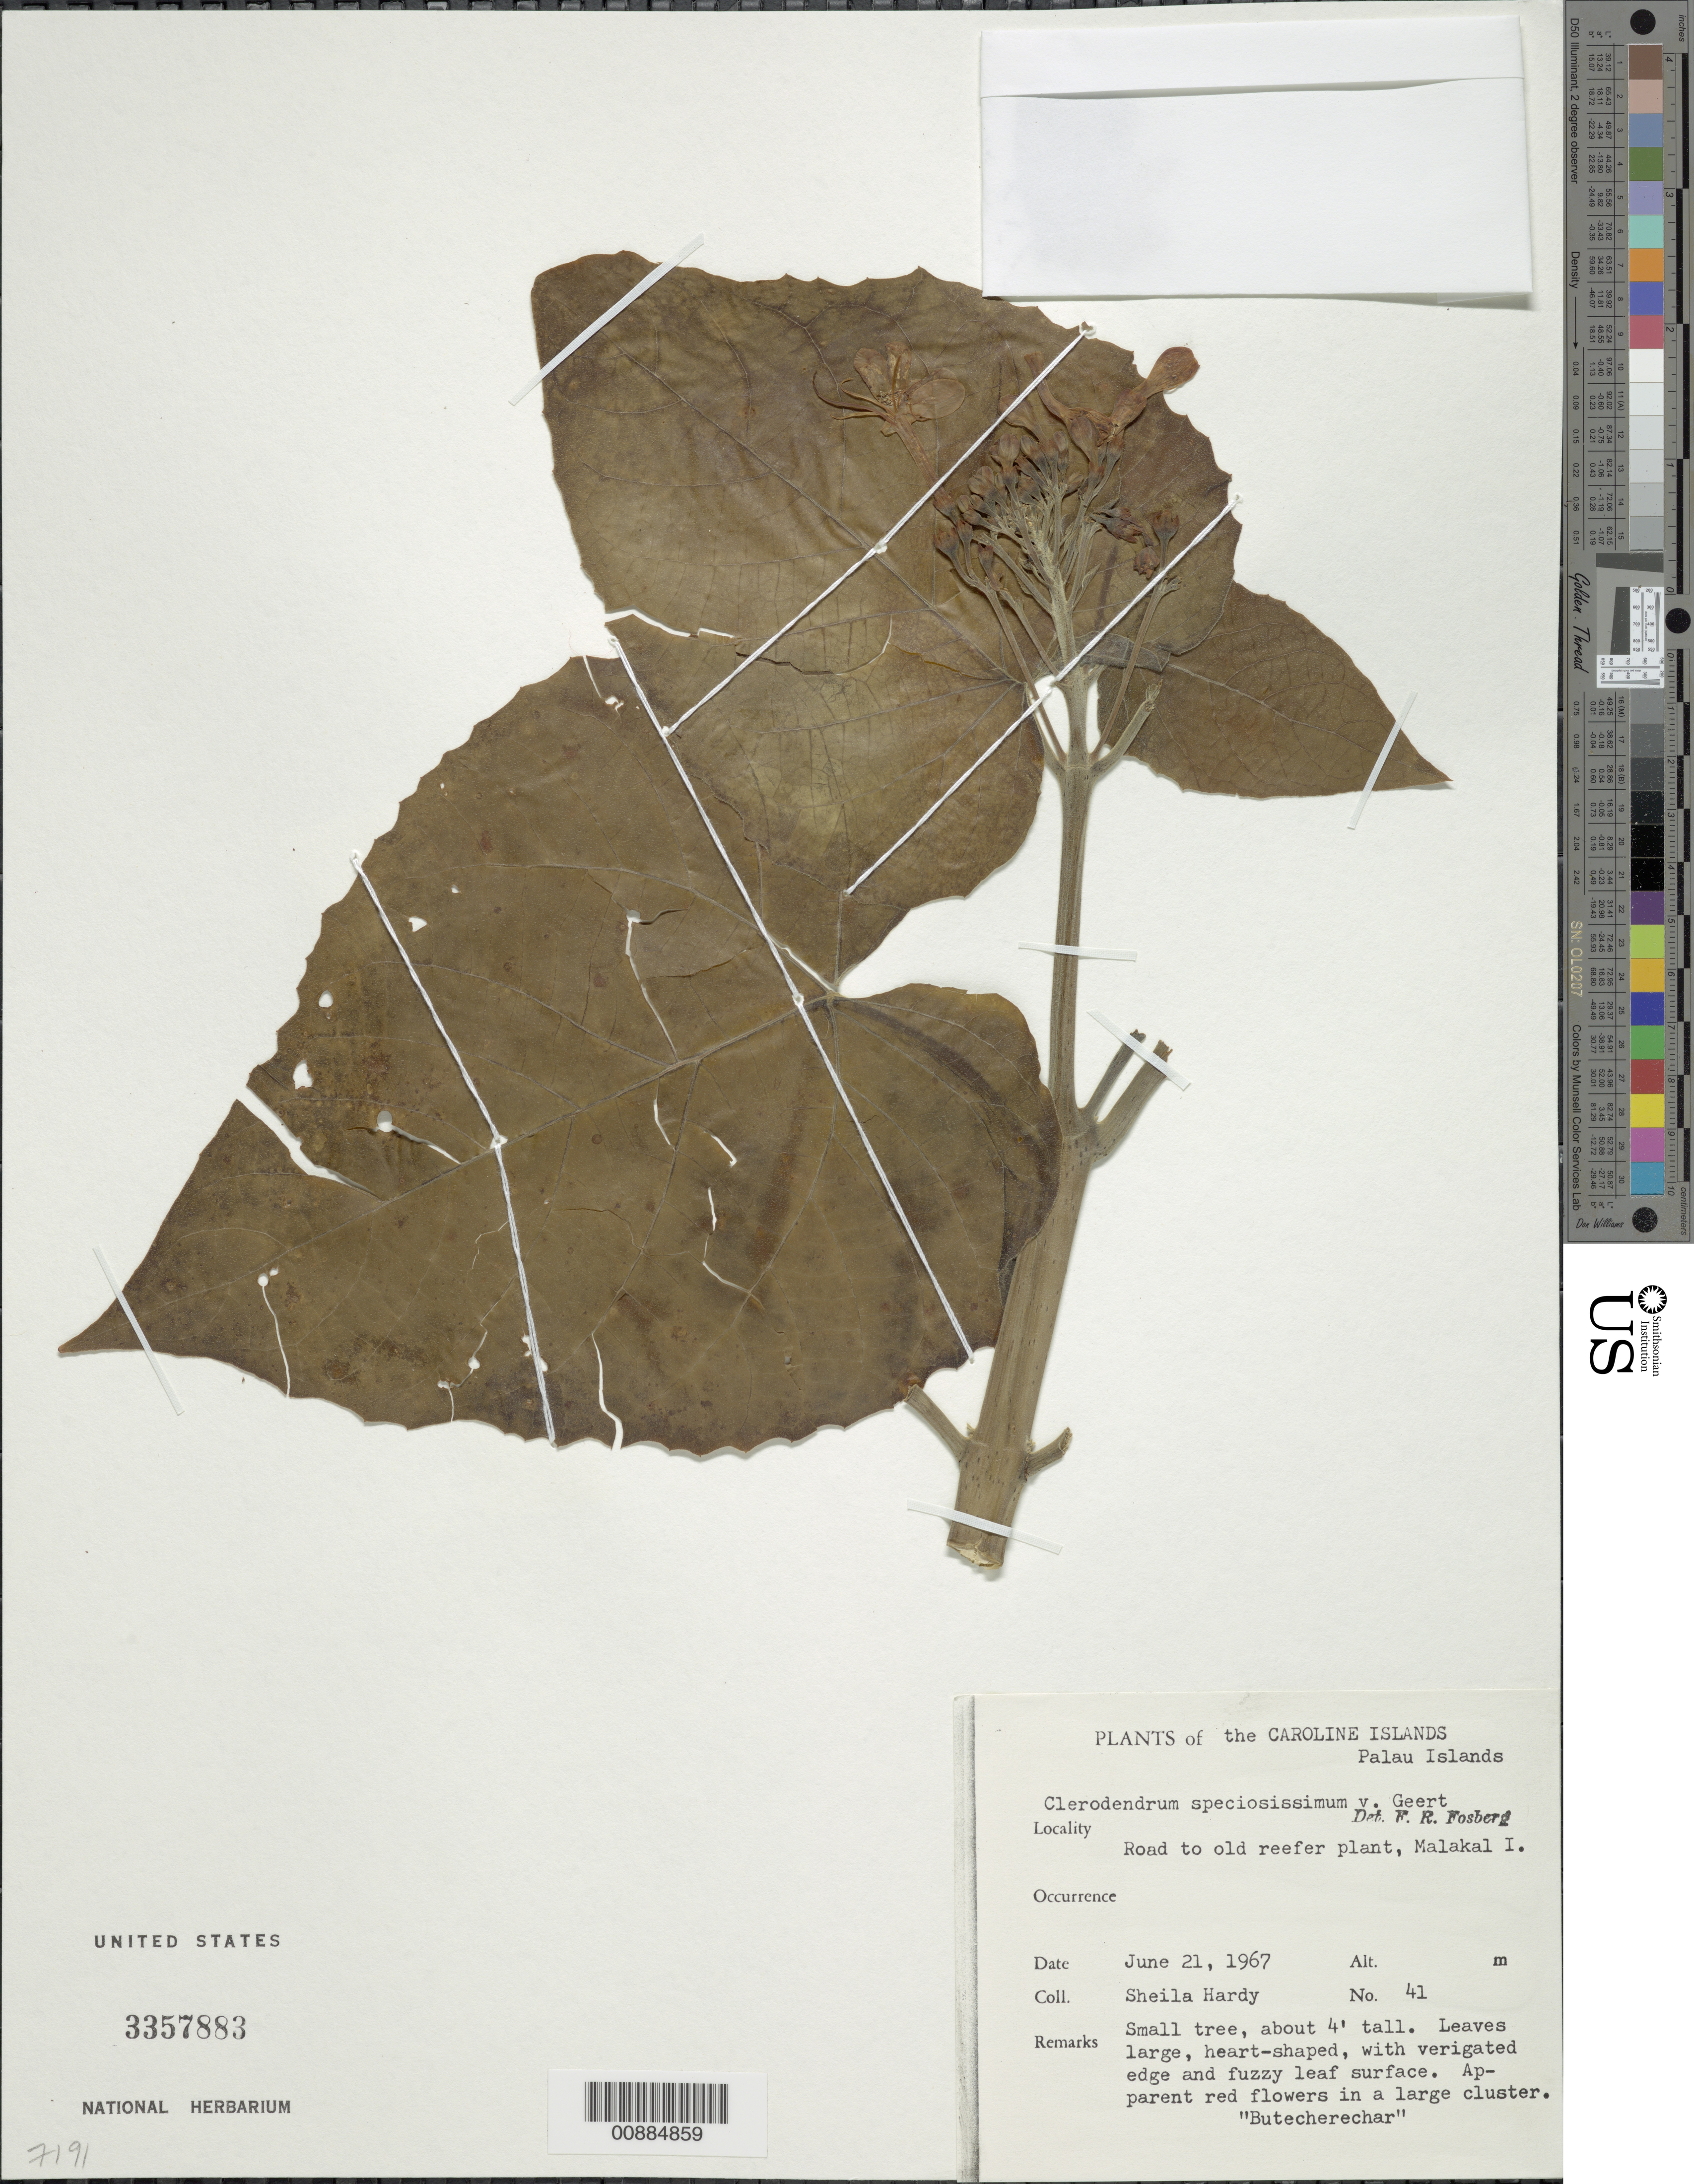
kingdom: Plantae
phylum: Tracheophyta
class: Magnoliopsida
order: Lamiales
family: Lamiaceae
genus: Clerodendrum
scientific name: Clerodendrum speciosissimum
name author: Drapiez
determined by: Wagner, W. L., (BOT), Smithsonian Institution - National Museum of Natural History (UNITED STATES)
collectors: S. A. Hardy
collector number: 41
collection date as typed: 21 Jun 1967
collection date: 1967-06-21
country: Palau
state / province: Koror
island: Ngemelachel [Malakal]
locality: Road to old reefer plant, Malakal I.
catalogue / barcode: US 3357883